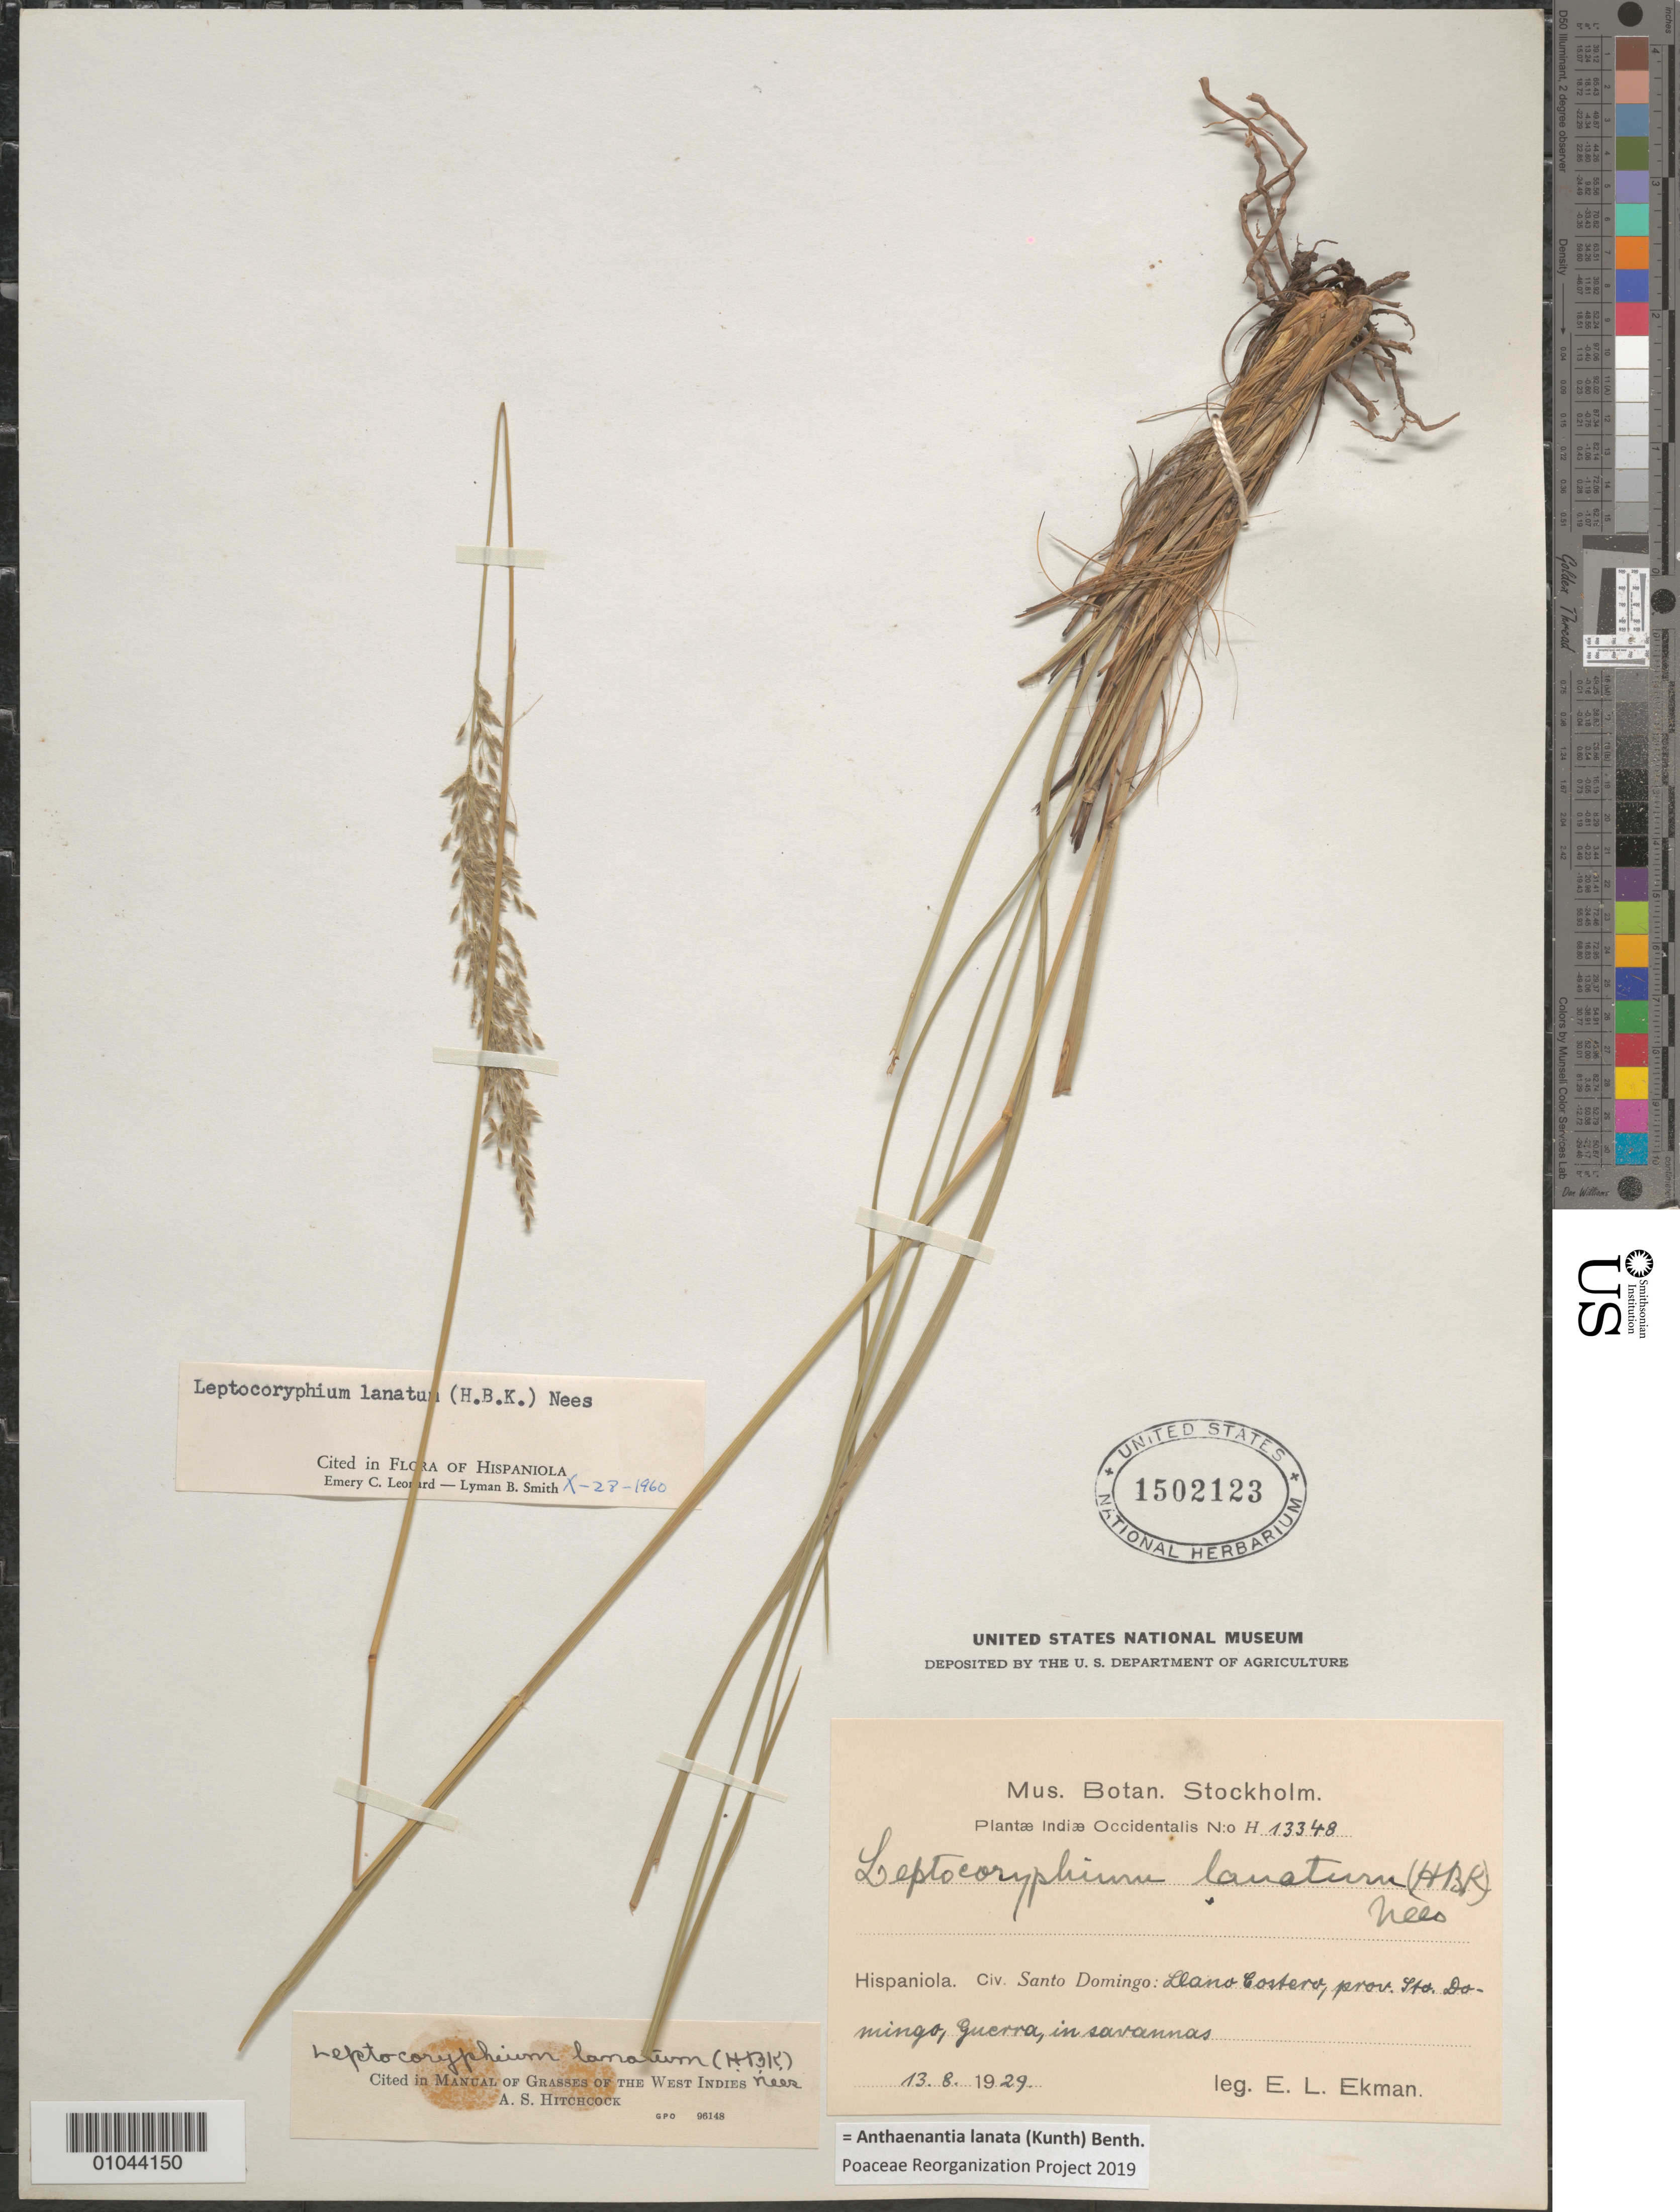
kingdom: Plantae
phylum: Tracheophyta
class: Liliopsida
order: Poales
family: Poaceae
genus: Leptocoryphium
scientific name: Leptocoryphium lanatum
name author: (Kunth) Nees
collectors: E. L. Ekman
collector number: H 13348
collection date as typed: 13 Aug 1929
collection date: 1929-08-13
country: Dominican Republic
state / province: La Vega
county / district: Santo Domingo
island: Hispaniola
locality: Llano Costero, Guerra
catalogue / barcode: US 1502123